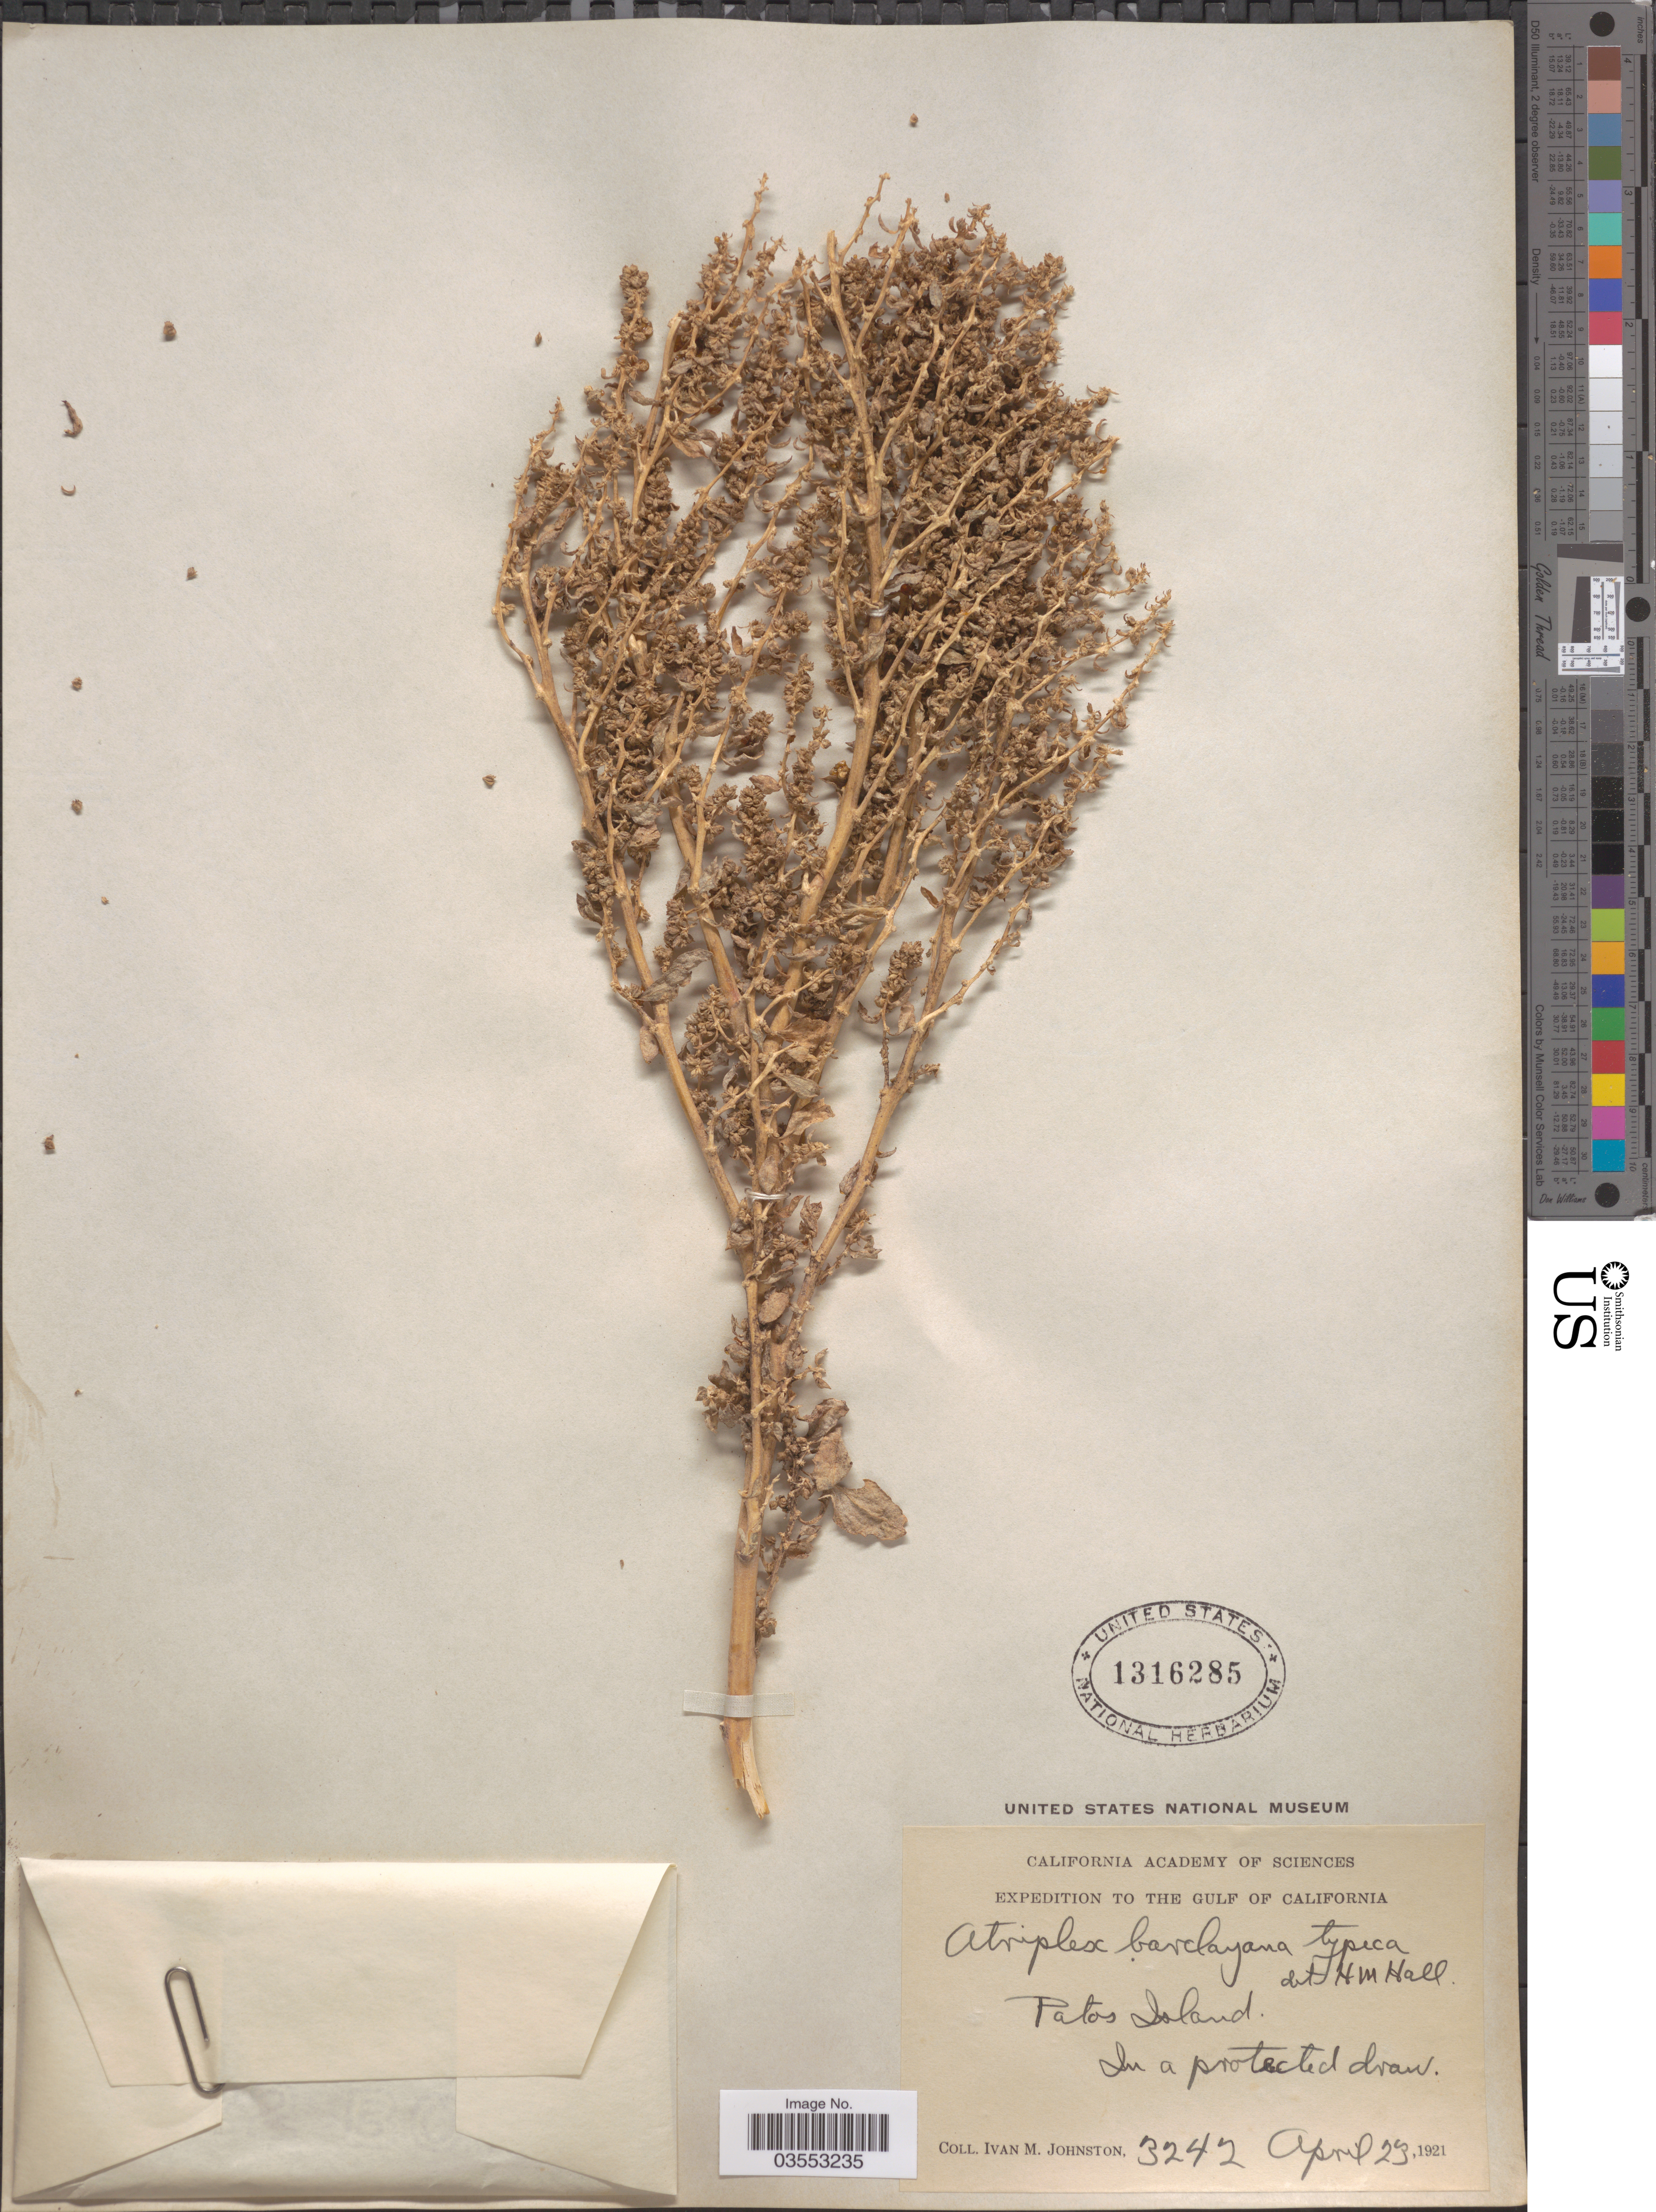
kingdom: Plantae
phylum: Tracheophyta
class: Magnoliopsida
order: Caryophyllales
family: Amaranthaceae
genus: Atriplex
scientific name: Atriplex barclayana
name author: (Benth.) D. Dietr.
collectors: I.M. Johnston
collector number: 3242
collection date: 1921-04-23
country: Mexico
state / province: Sonora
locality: The Gulf of California. Patos Island.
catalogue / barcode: US 1316285